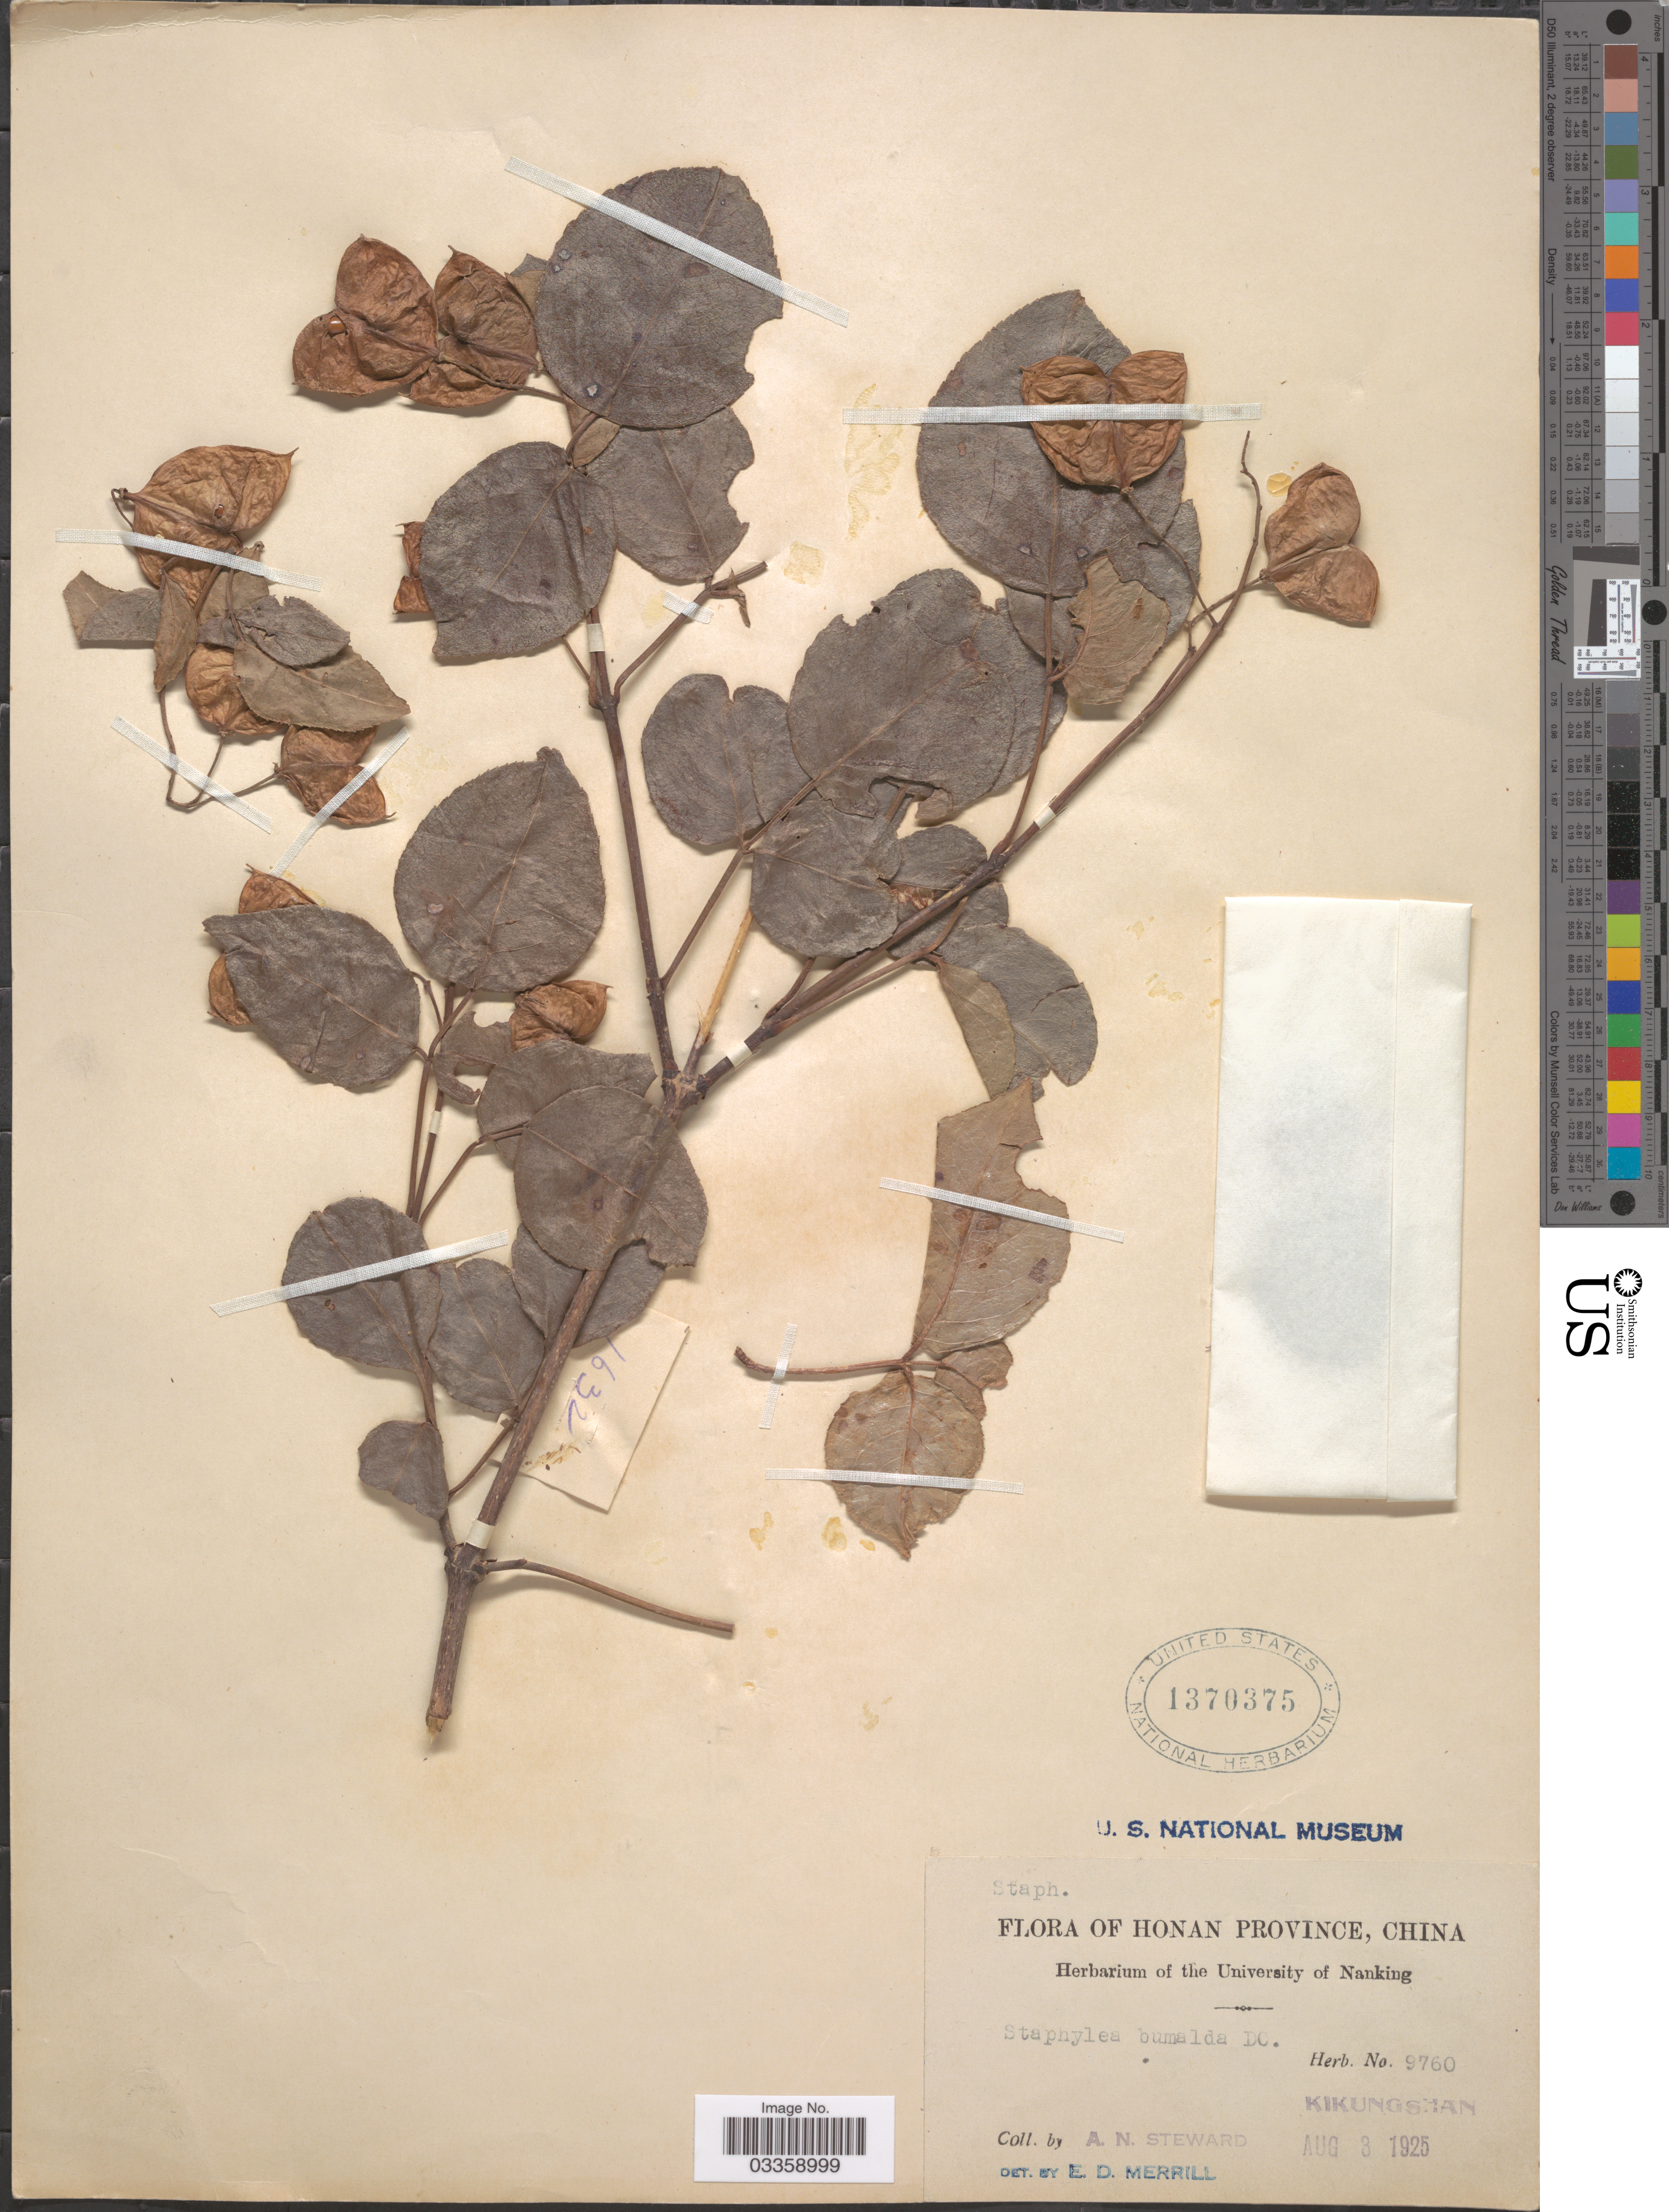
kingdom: Plantae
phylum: Tracheophyta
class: Magnoliopsida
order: Crossosomatales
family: Staphyleaceae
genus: Staphylea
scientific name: Staphylea bumalda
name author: DC.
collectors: A. N. Steward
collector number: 9760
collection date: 1925-08-03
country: China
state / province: Henan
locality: Honan Province. Kikungshan.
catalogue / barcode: US 1370375